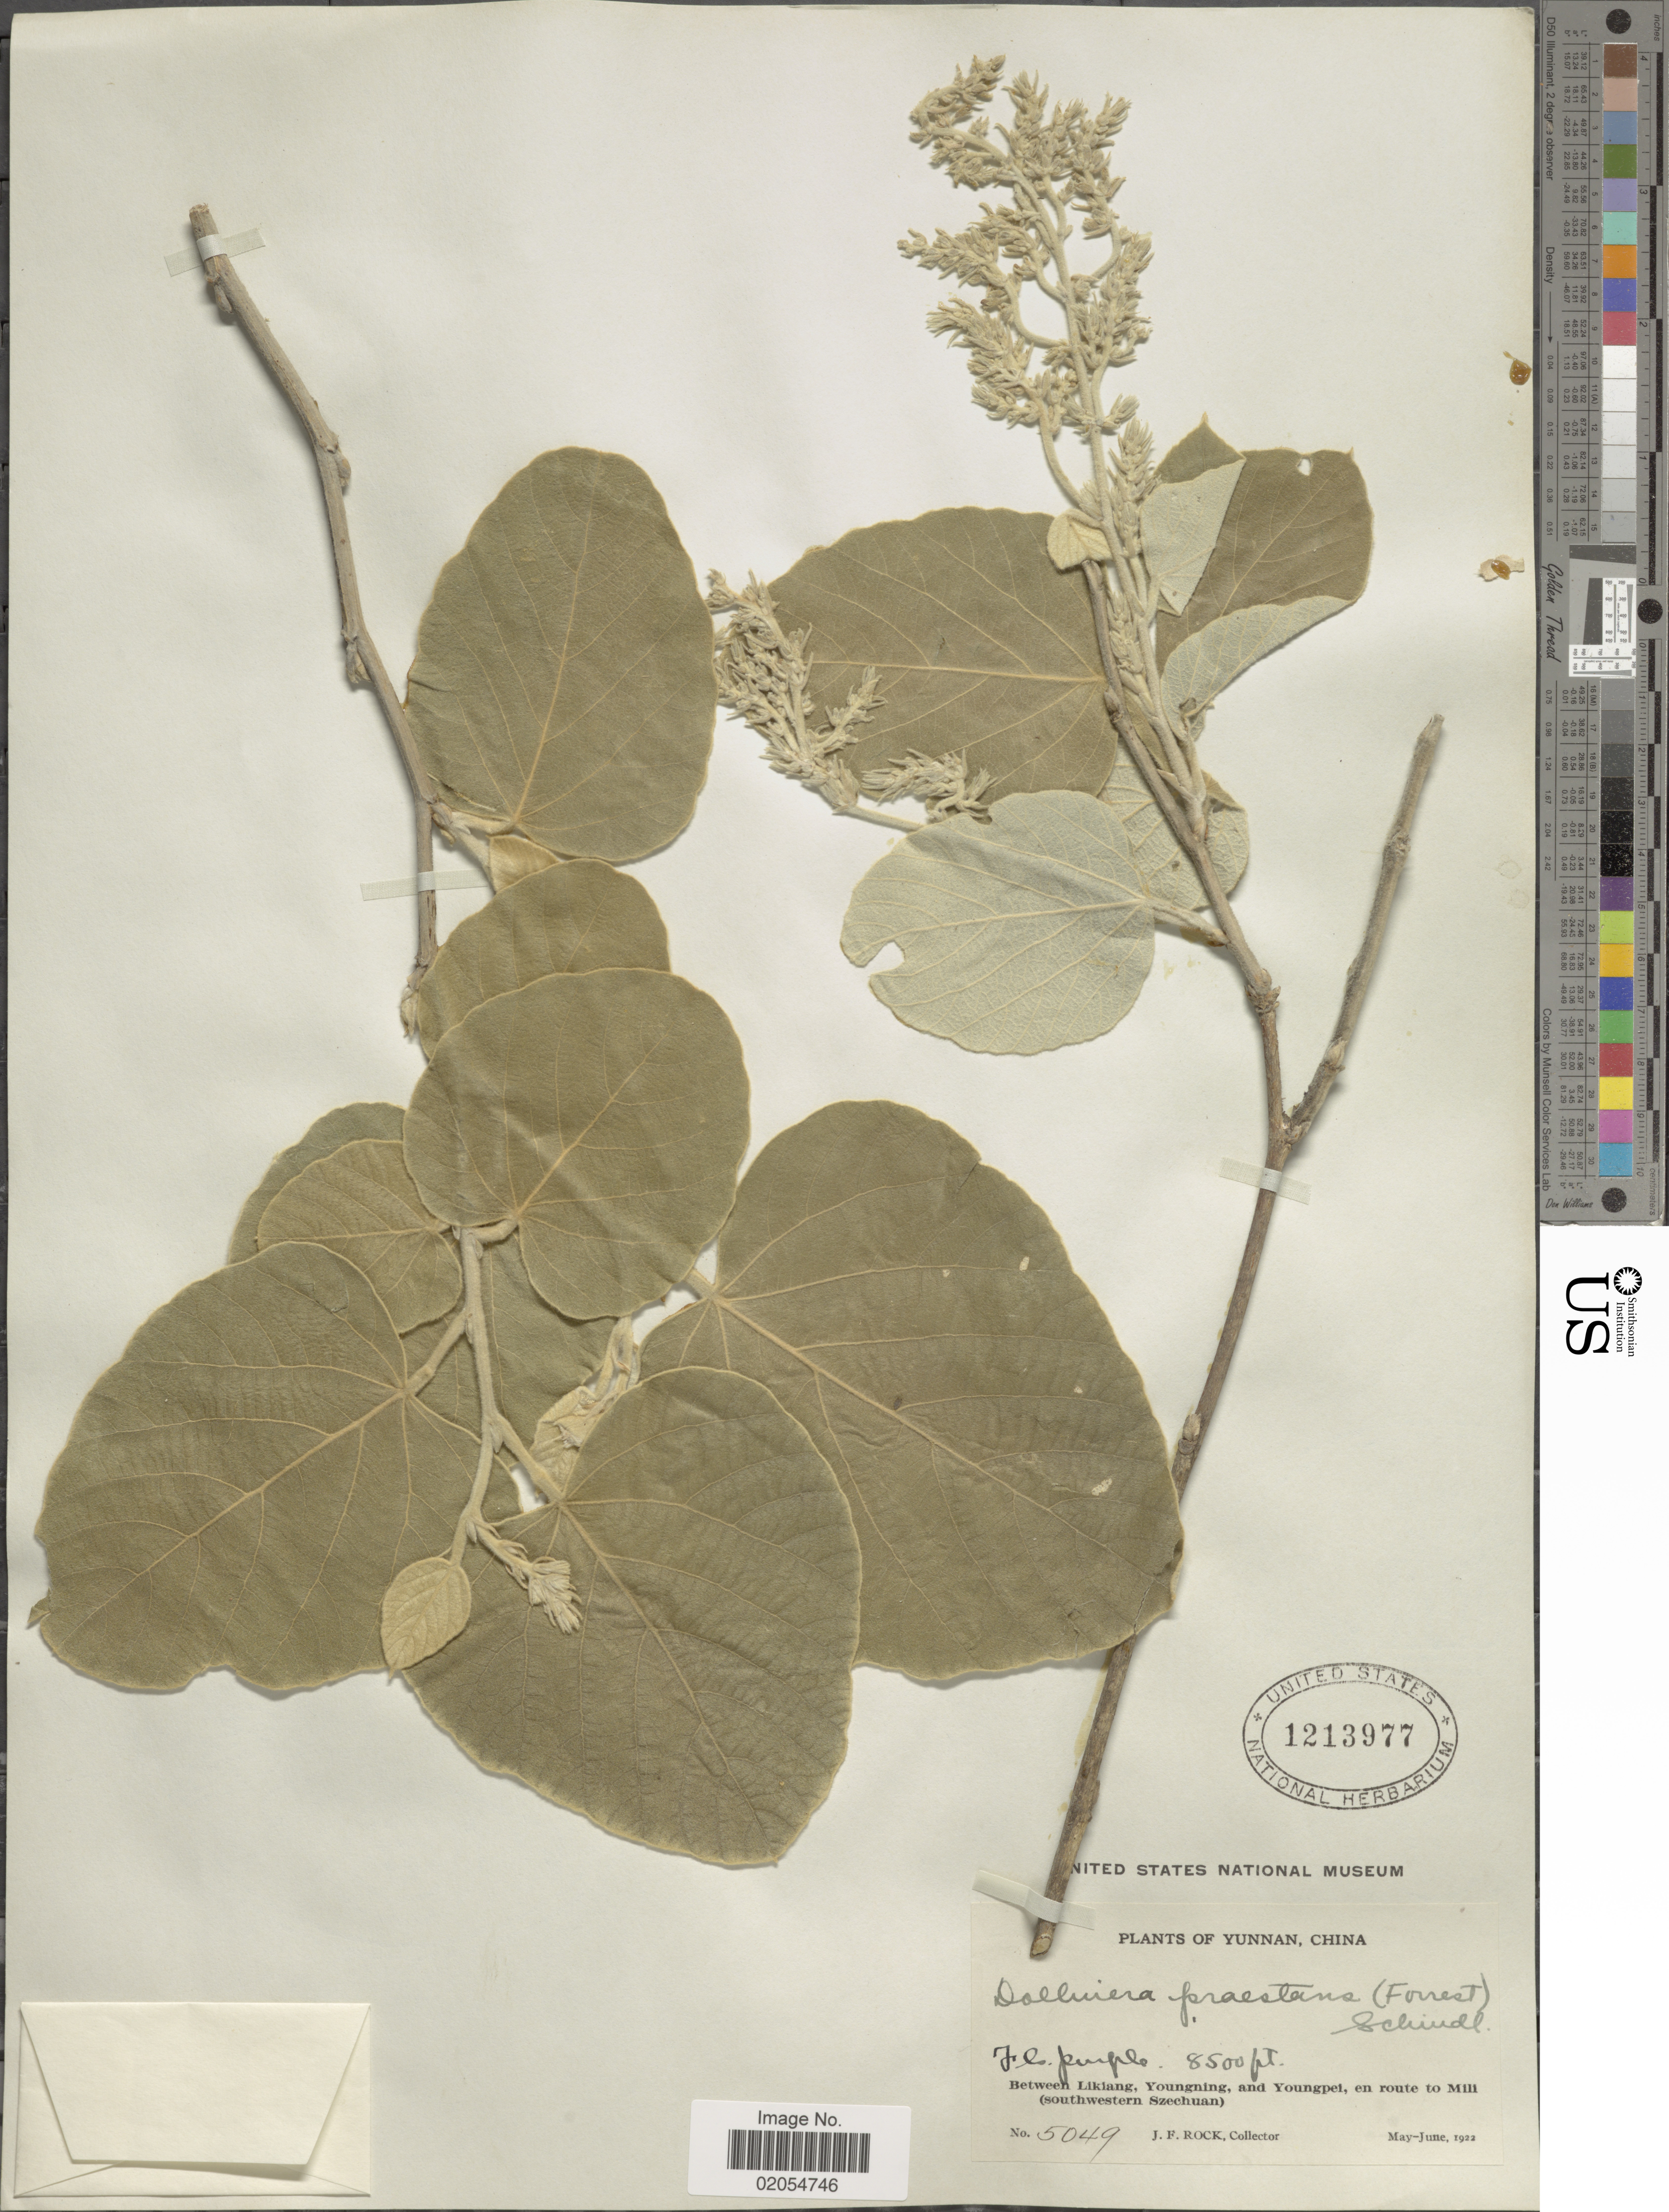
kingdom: Plantae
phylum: Tracheophyta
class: Magnoliopsida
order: Fabales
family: Fabaceae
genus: Sunhangia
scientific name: Sunhangia yunnanensis var. praestans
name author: (Forrest ex W.W. Sm.) H. Ohashi & K. Ohashi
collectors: J. Rock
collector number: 5049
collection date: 1922-05/1922-06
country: China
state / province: Yunnan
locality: Between Likiang, Youngning, and Youngpei, en route to Mili (southwestern Szechuan)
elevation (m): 2591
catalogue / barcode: US 1213977